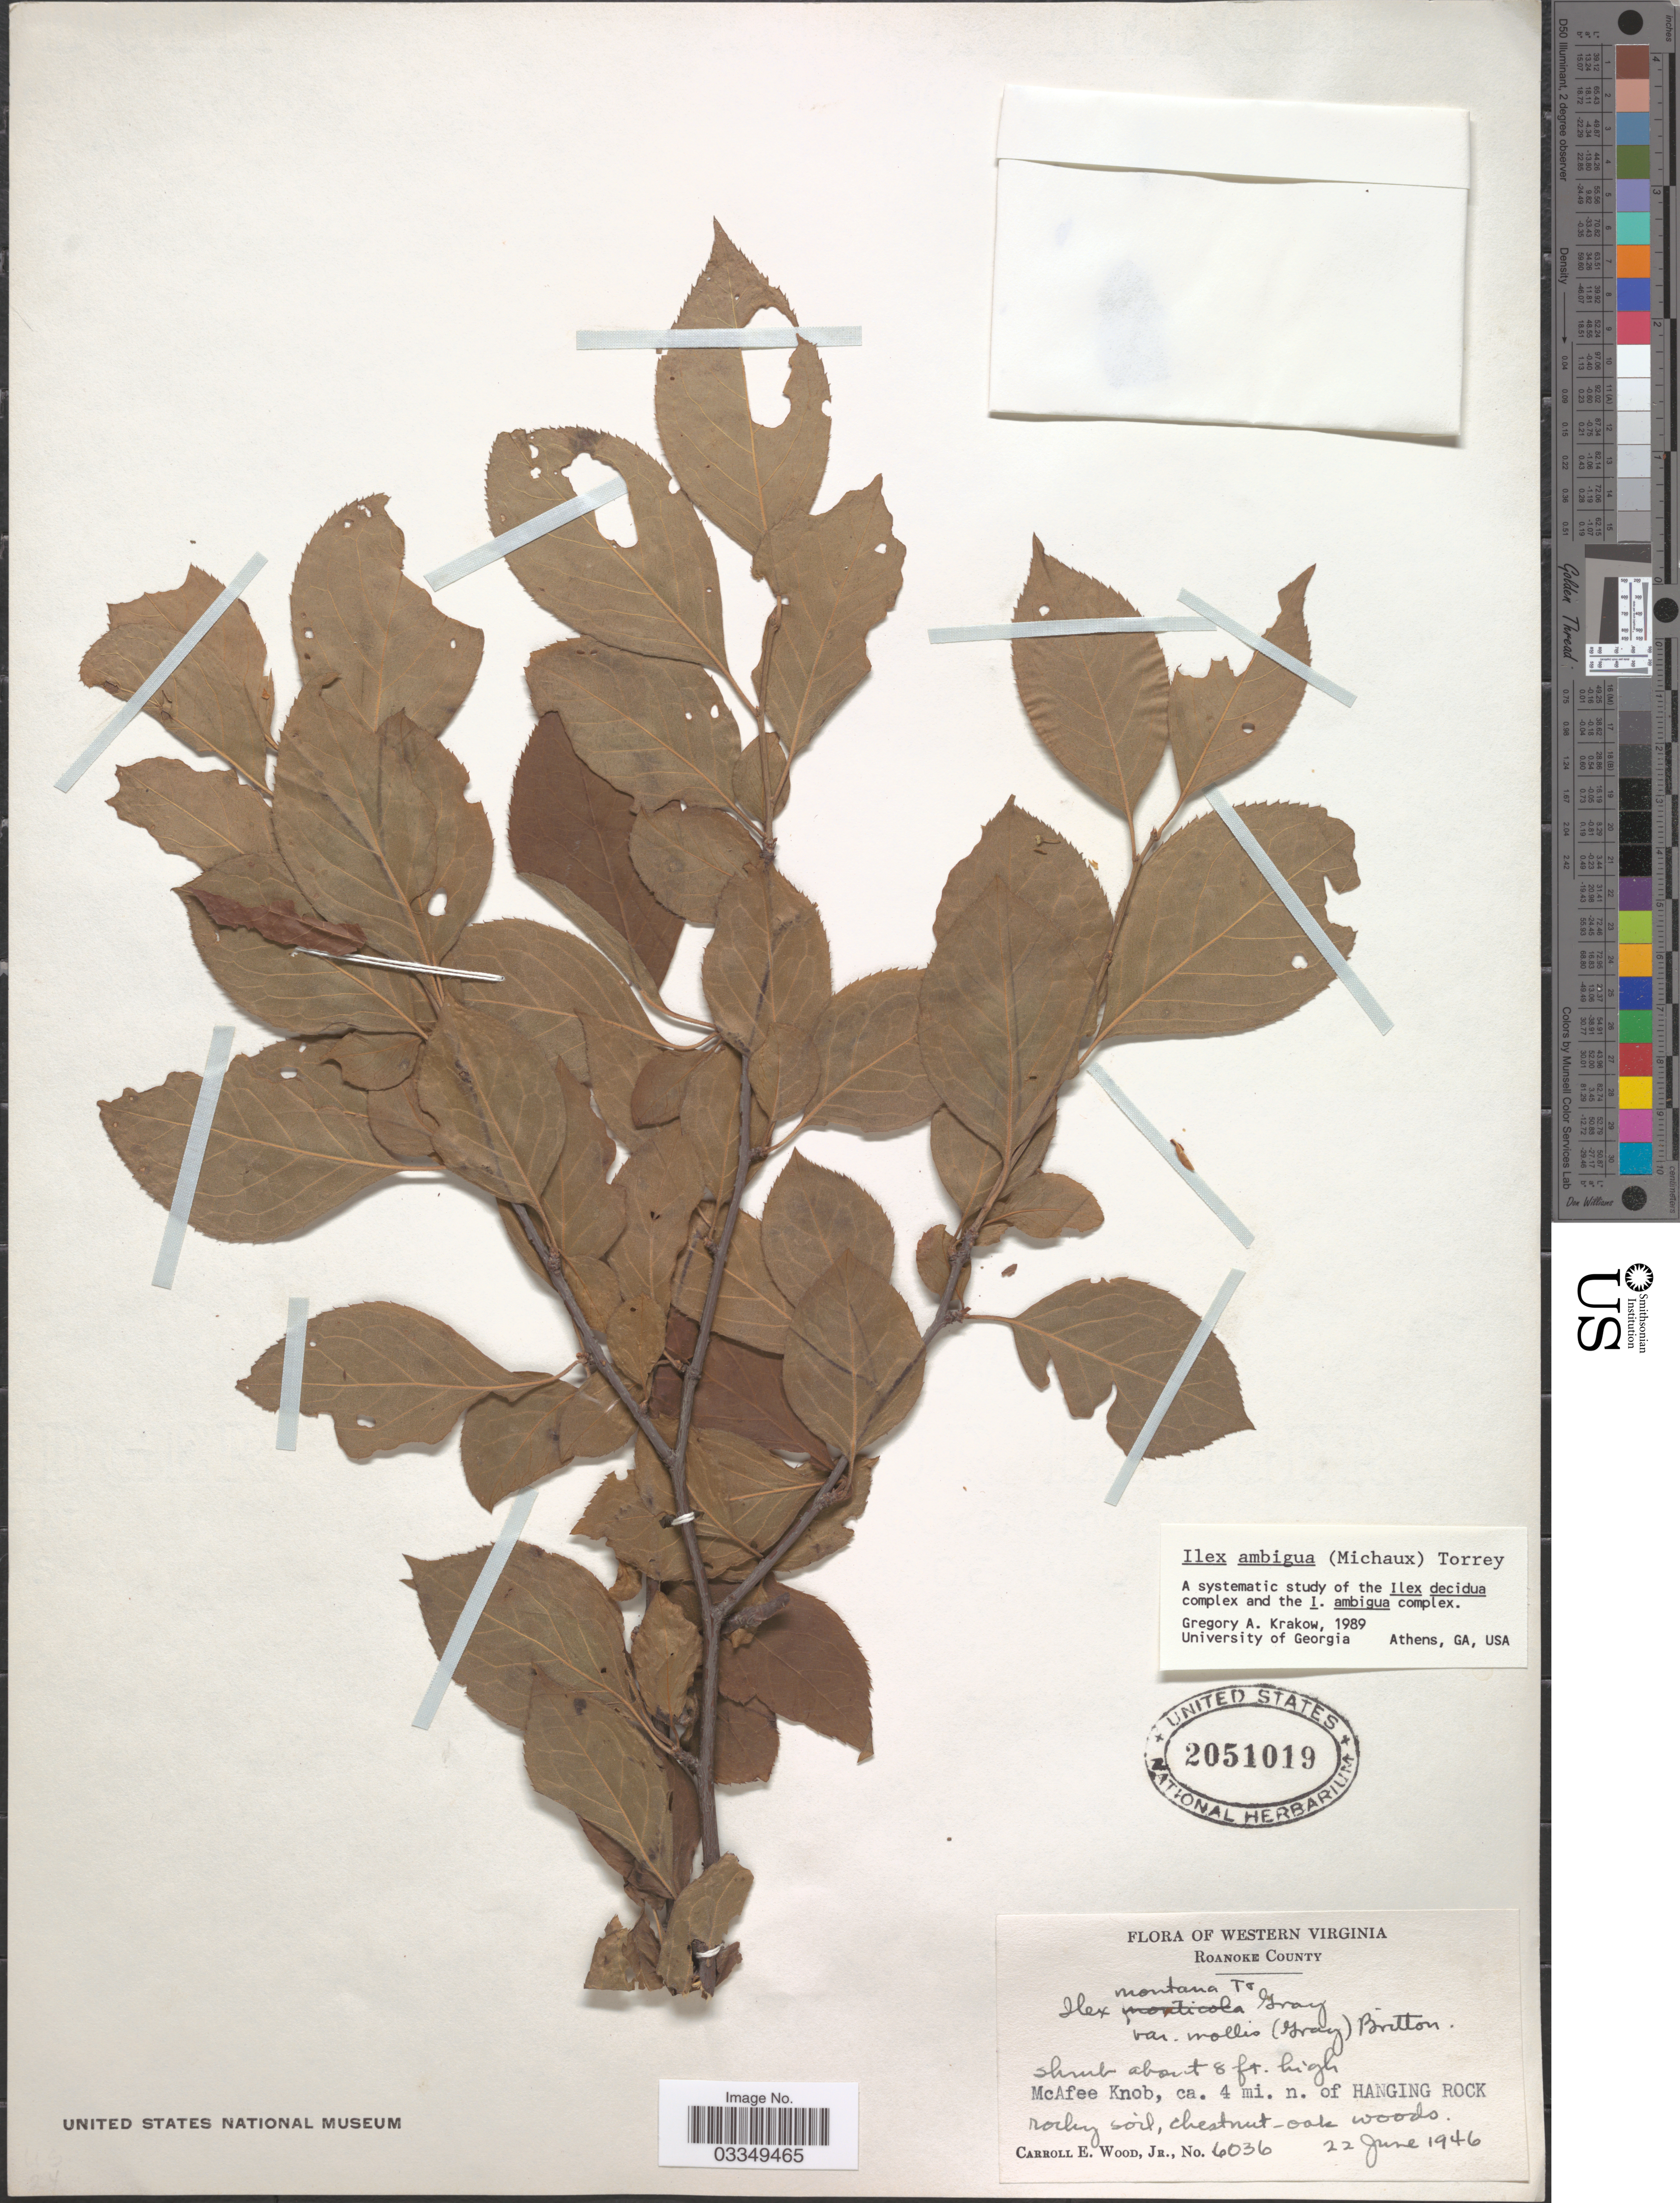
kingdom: Plantae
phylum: Tracheophyta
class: Magnoliopsida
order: Aquifoliales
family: Aquifoliaceae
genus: Ilex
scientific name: Ilex ambigua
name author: Chapm.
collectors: C. Wood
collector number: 6036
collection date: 1946-06-22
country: United States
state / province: Virginia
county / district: Roanoke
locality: Western Virginia, Roanoke County, McAfee Knob, ca. 4 mi. n. of Hanging Rock.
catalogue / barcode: US 2051019